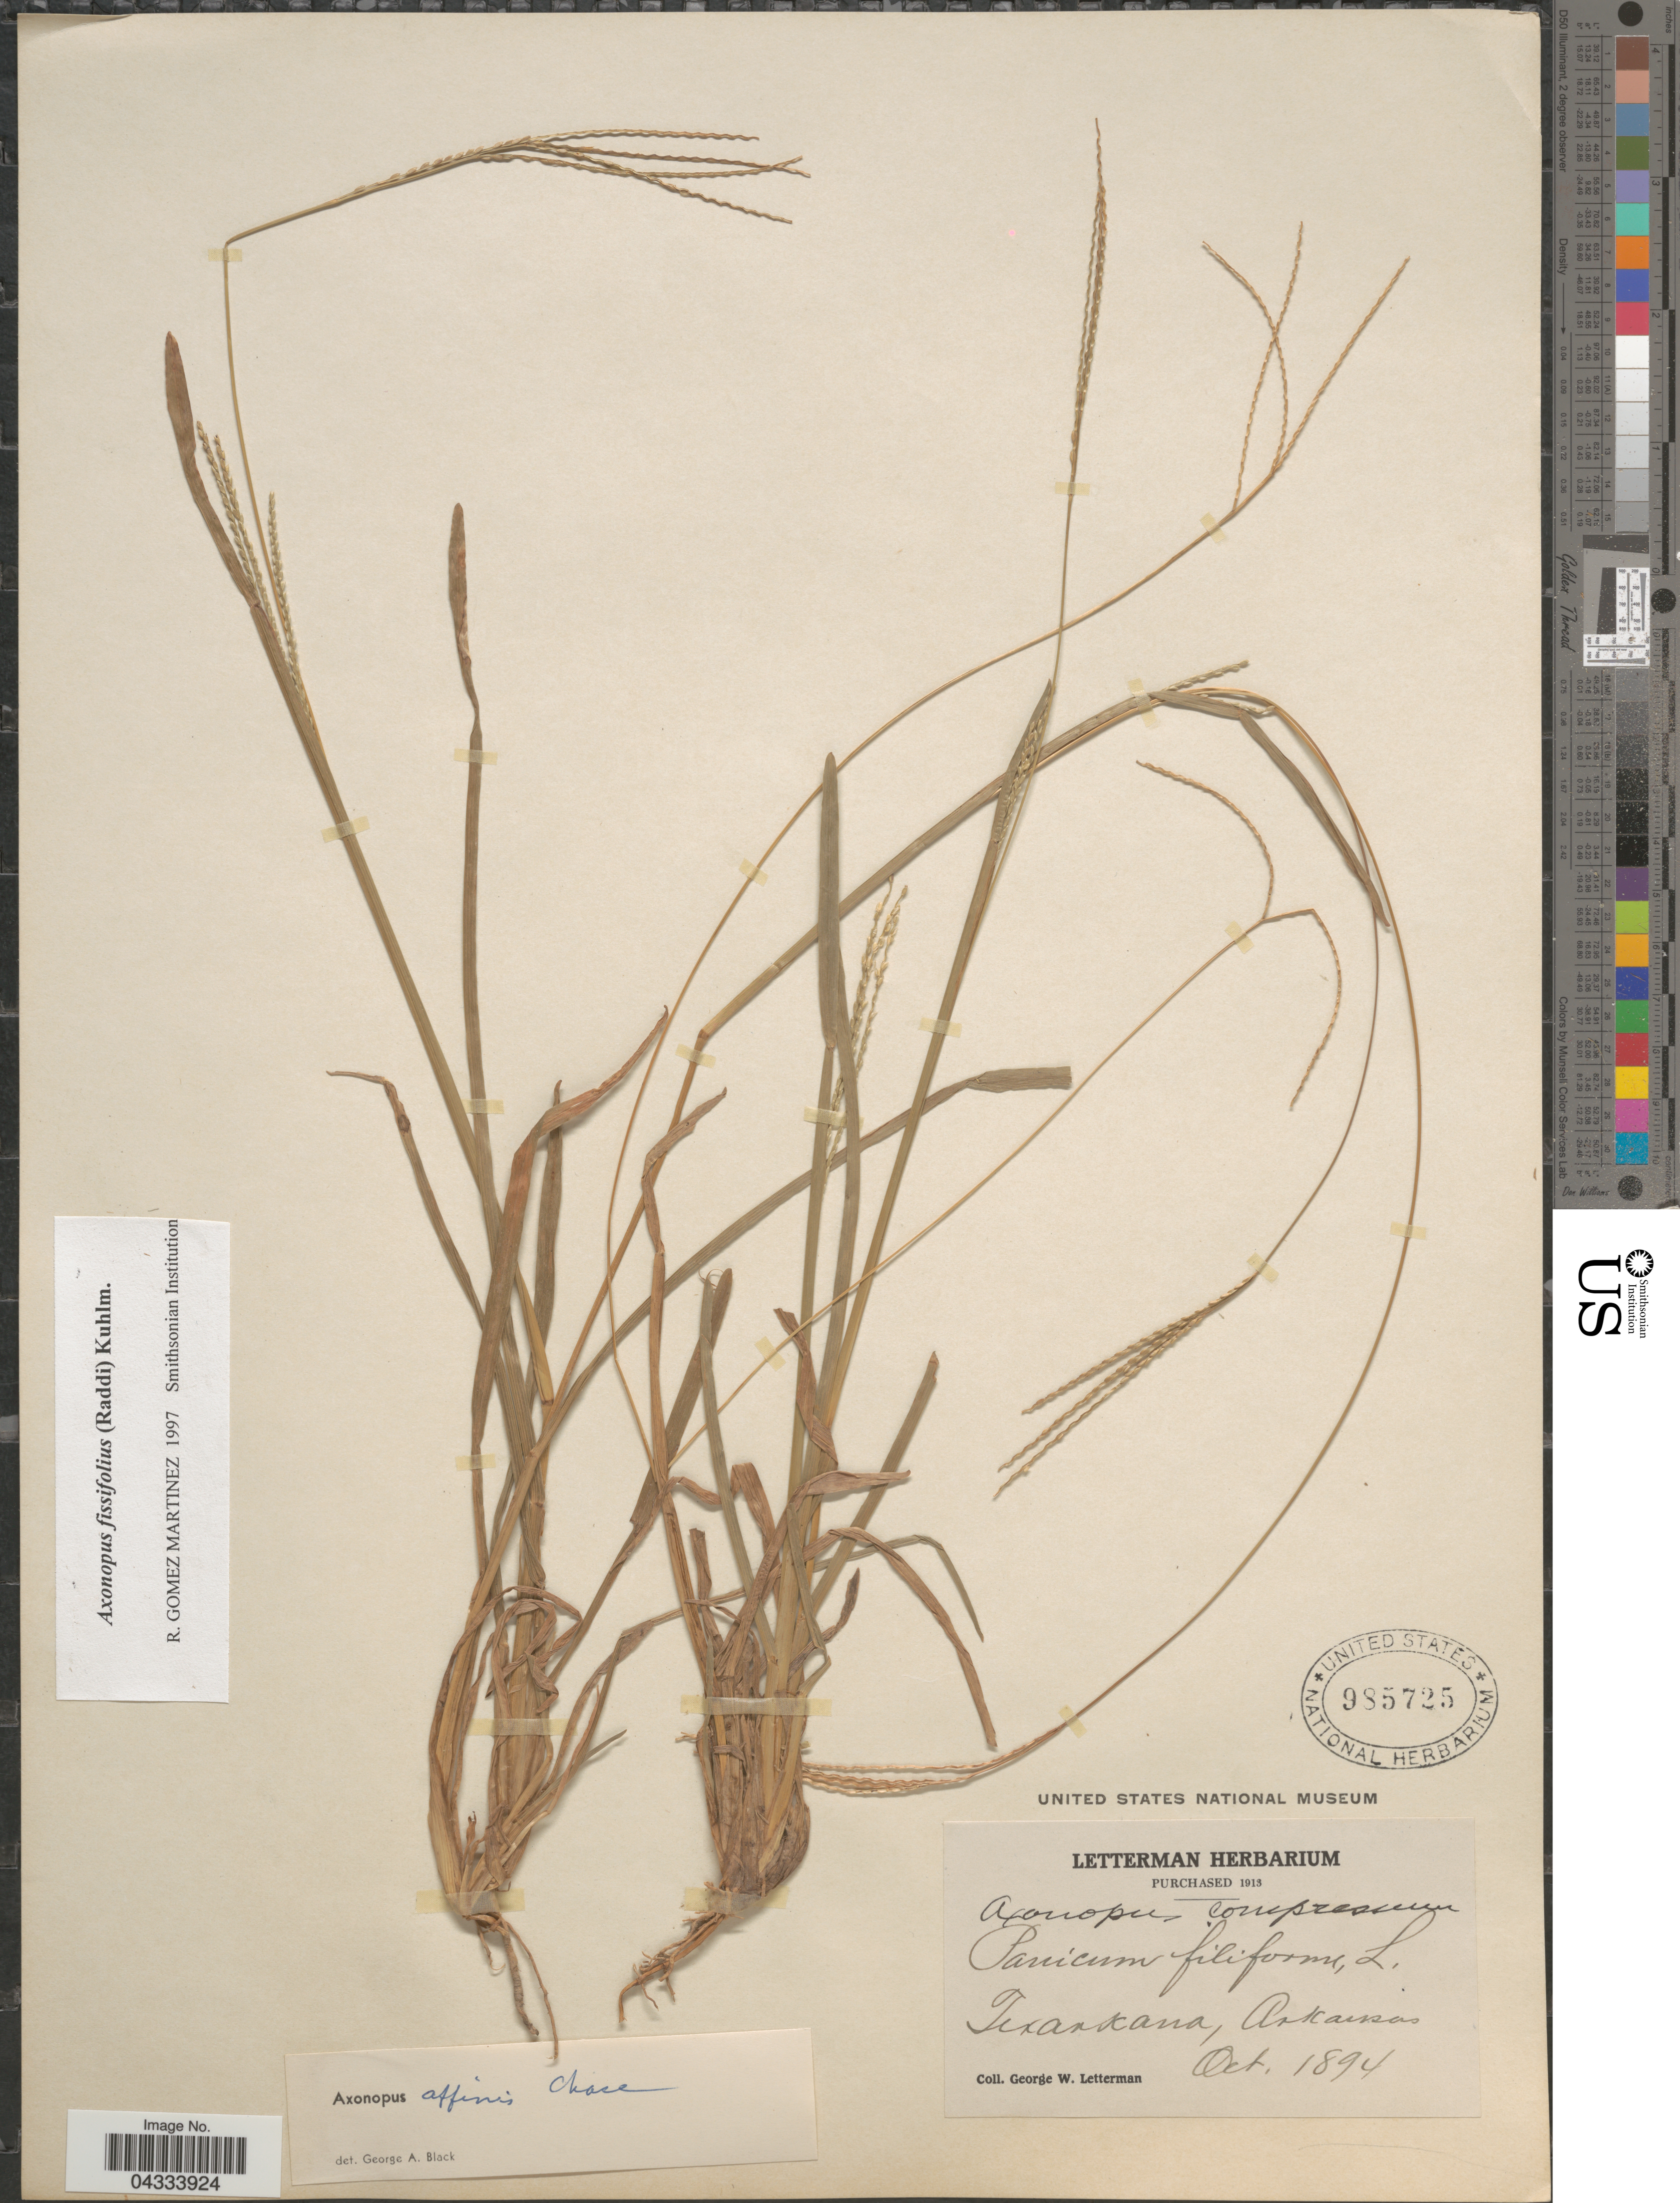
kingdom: Plantae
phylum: Tracheophyta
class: Liliopsida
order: Poales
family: Poaceae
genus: Axonopus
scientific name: Axonopus fissifolius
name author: (Raddi) Kuhlm.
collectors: G. W. Letterman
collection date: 1894-10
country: United States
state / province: Arkansas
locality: Texarkana.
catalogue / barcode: US 985725